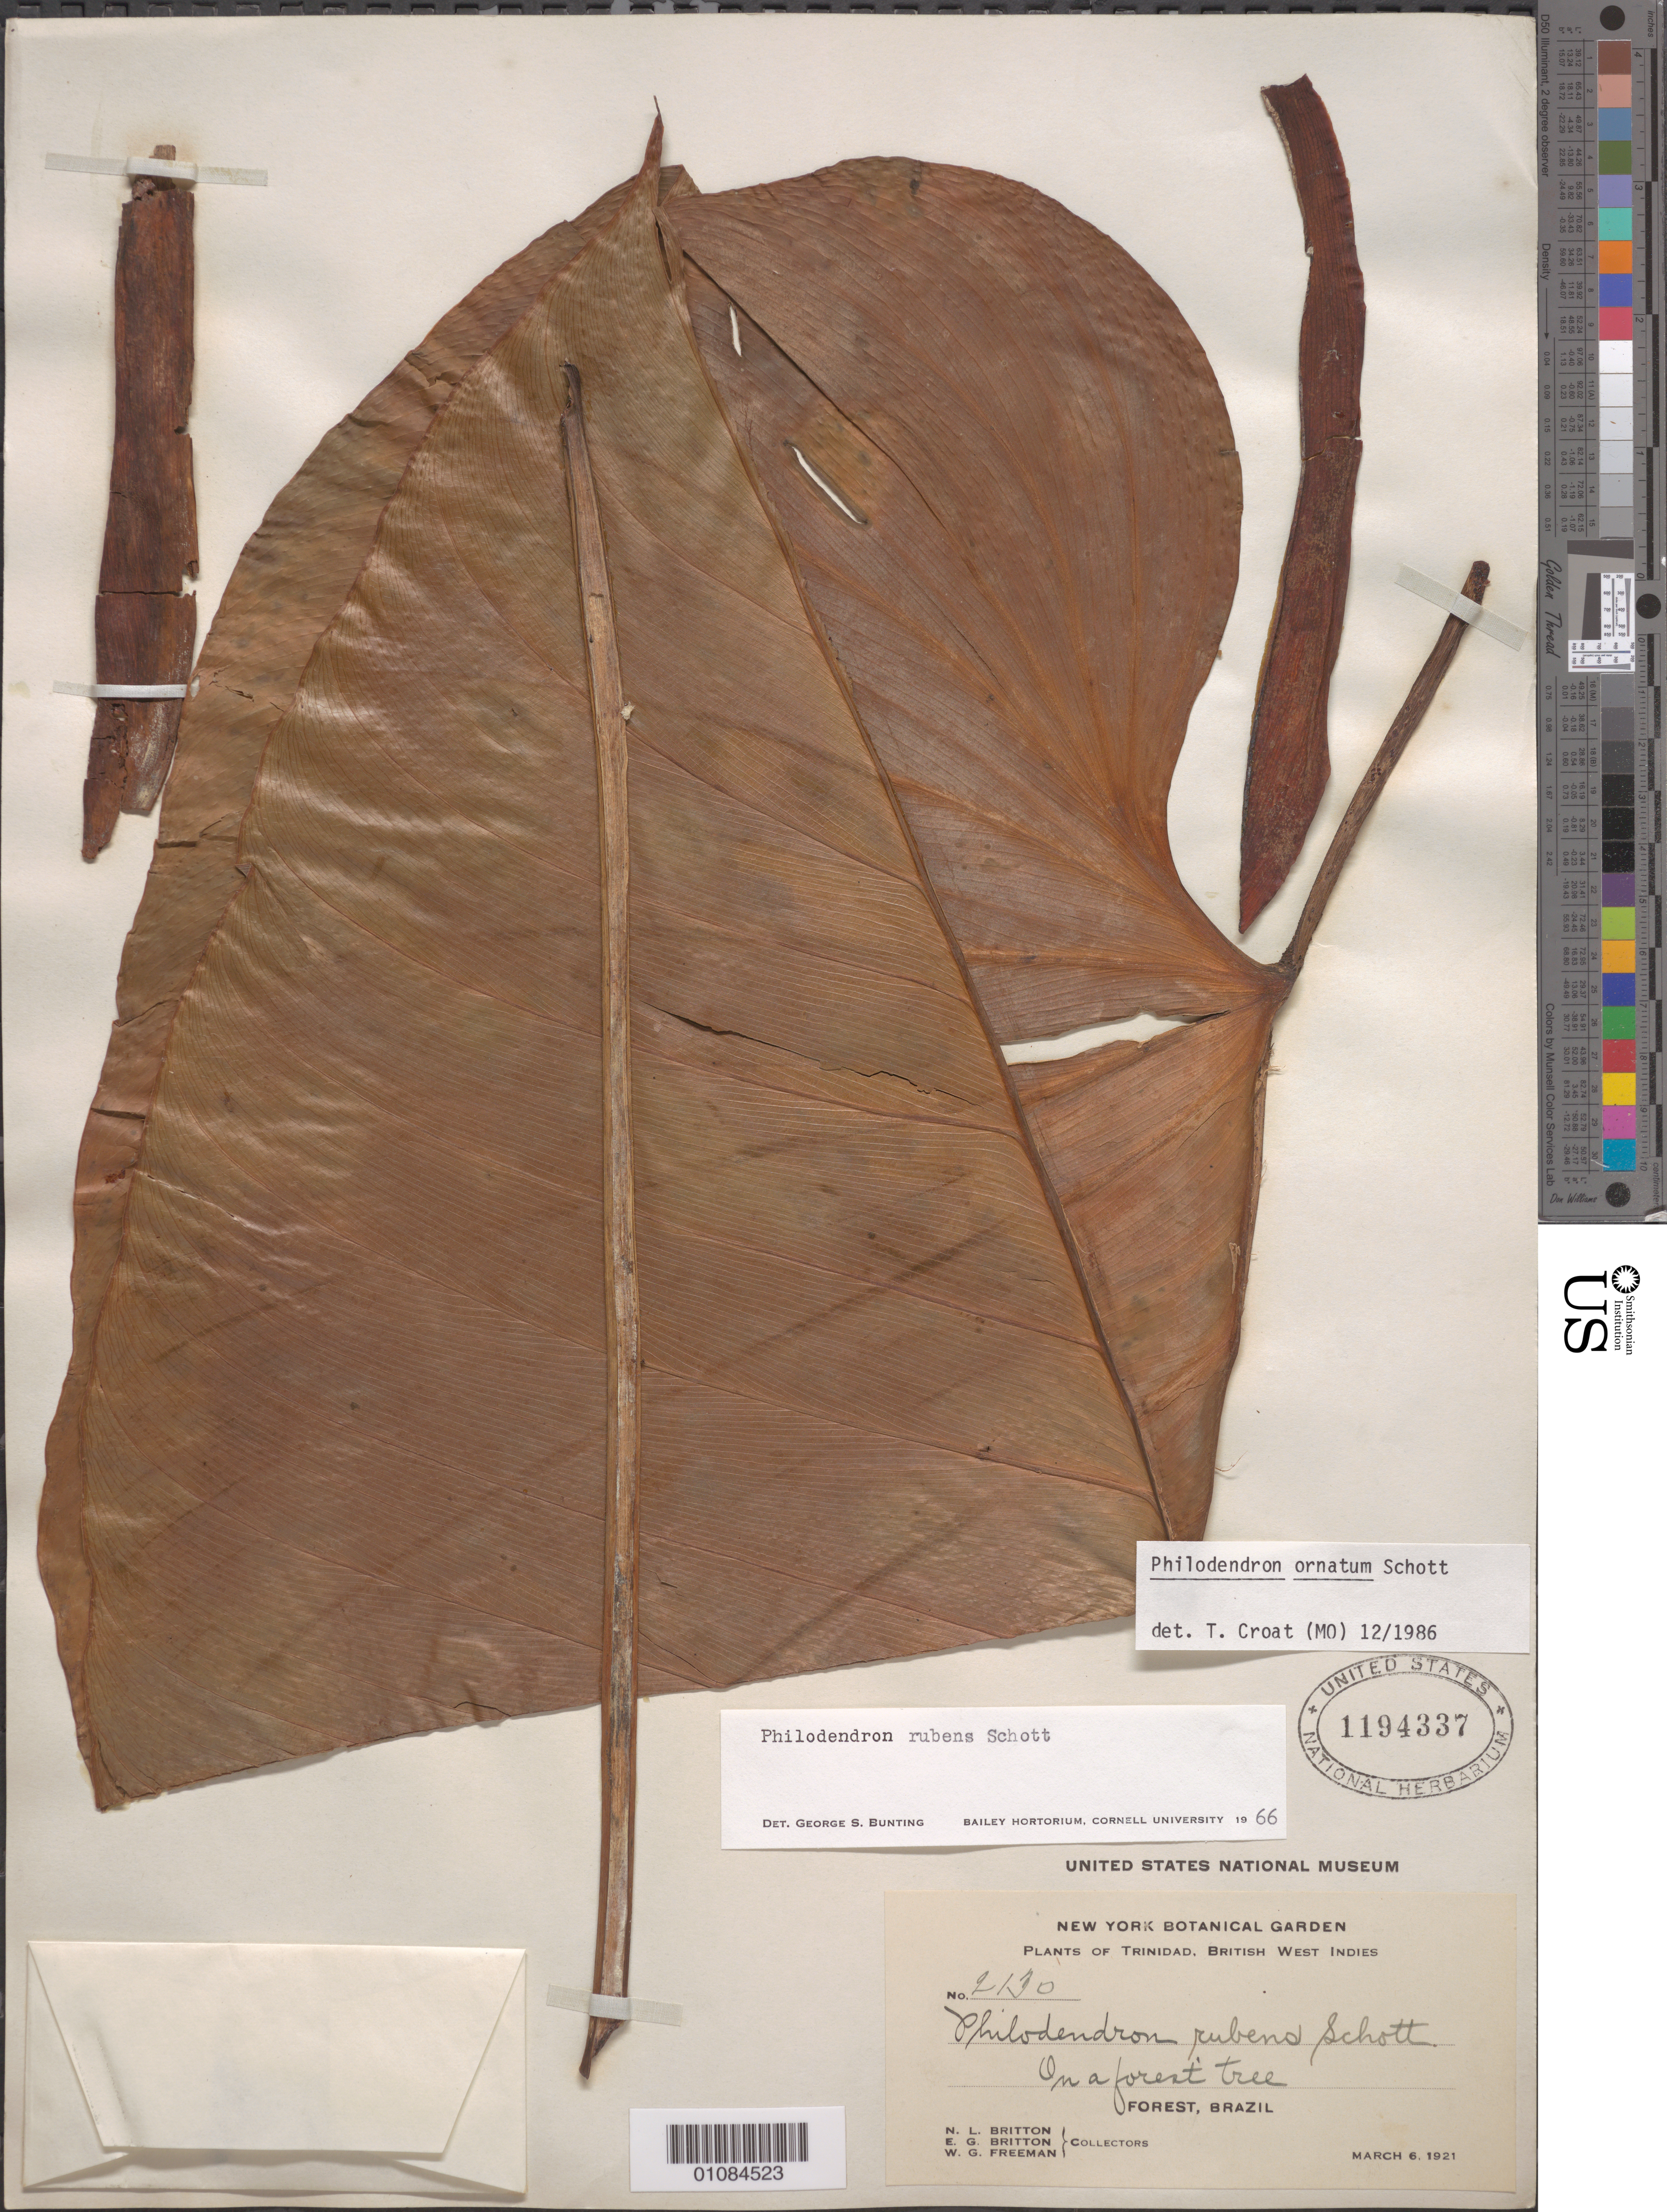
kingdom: Plantae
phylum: Tracheophyta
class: Liliopsida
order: Alismatales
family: Araceae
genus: Philodendron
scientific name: Philodendron ornatum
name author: Schott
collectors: N. Britton, E. G. Britton & W. Freeman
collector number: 2130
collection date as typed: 06 Mar 1921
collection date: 1921-03-06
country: Trinidad and Tobago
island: Trinidad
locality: Brazil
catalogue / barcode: US 1194337